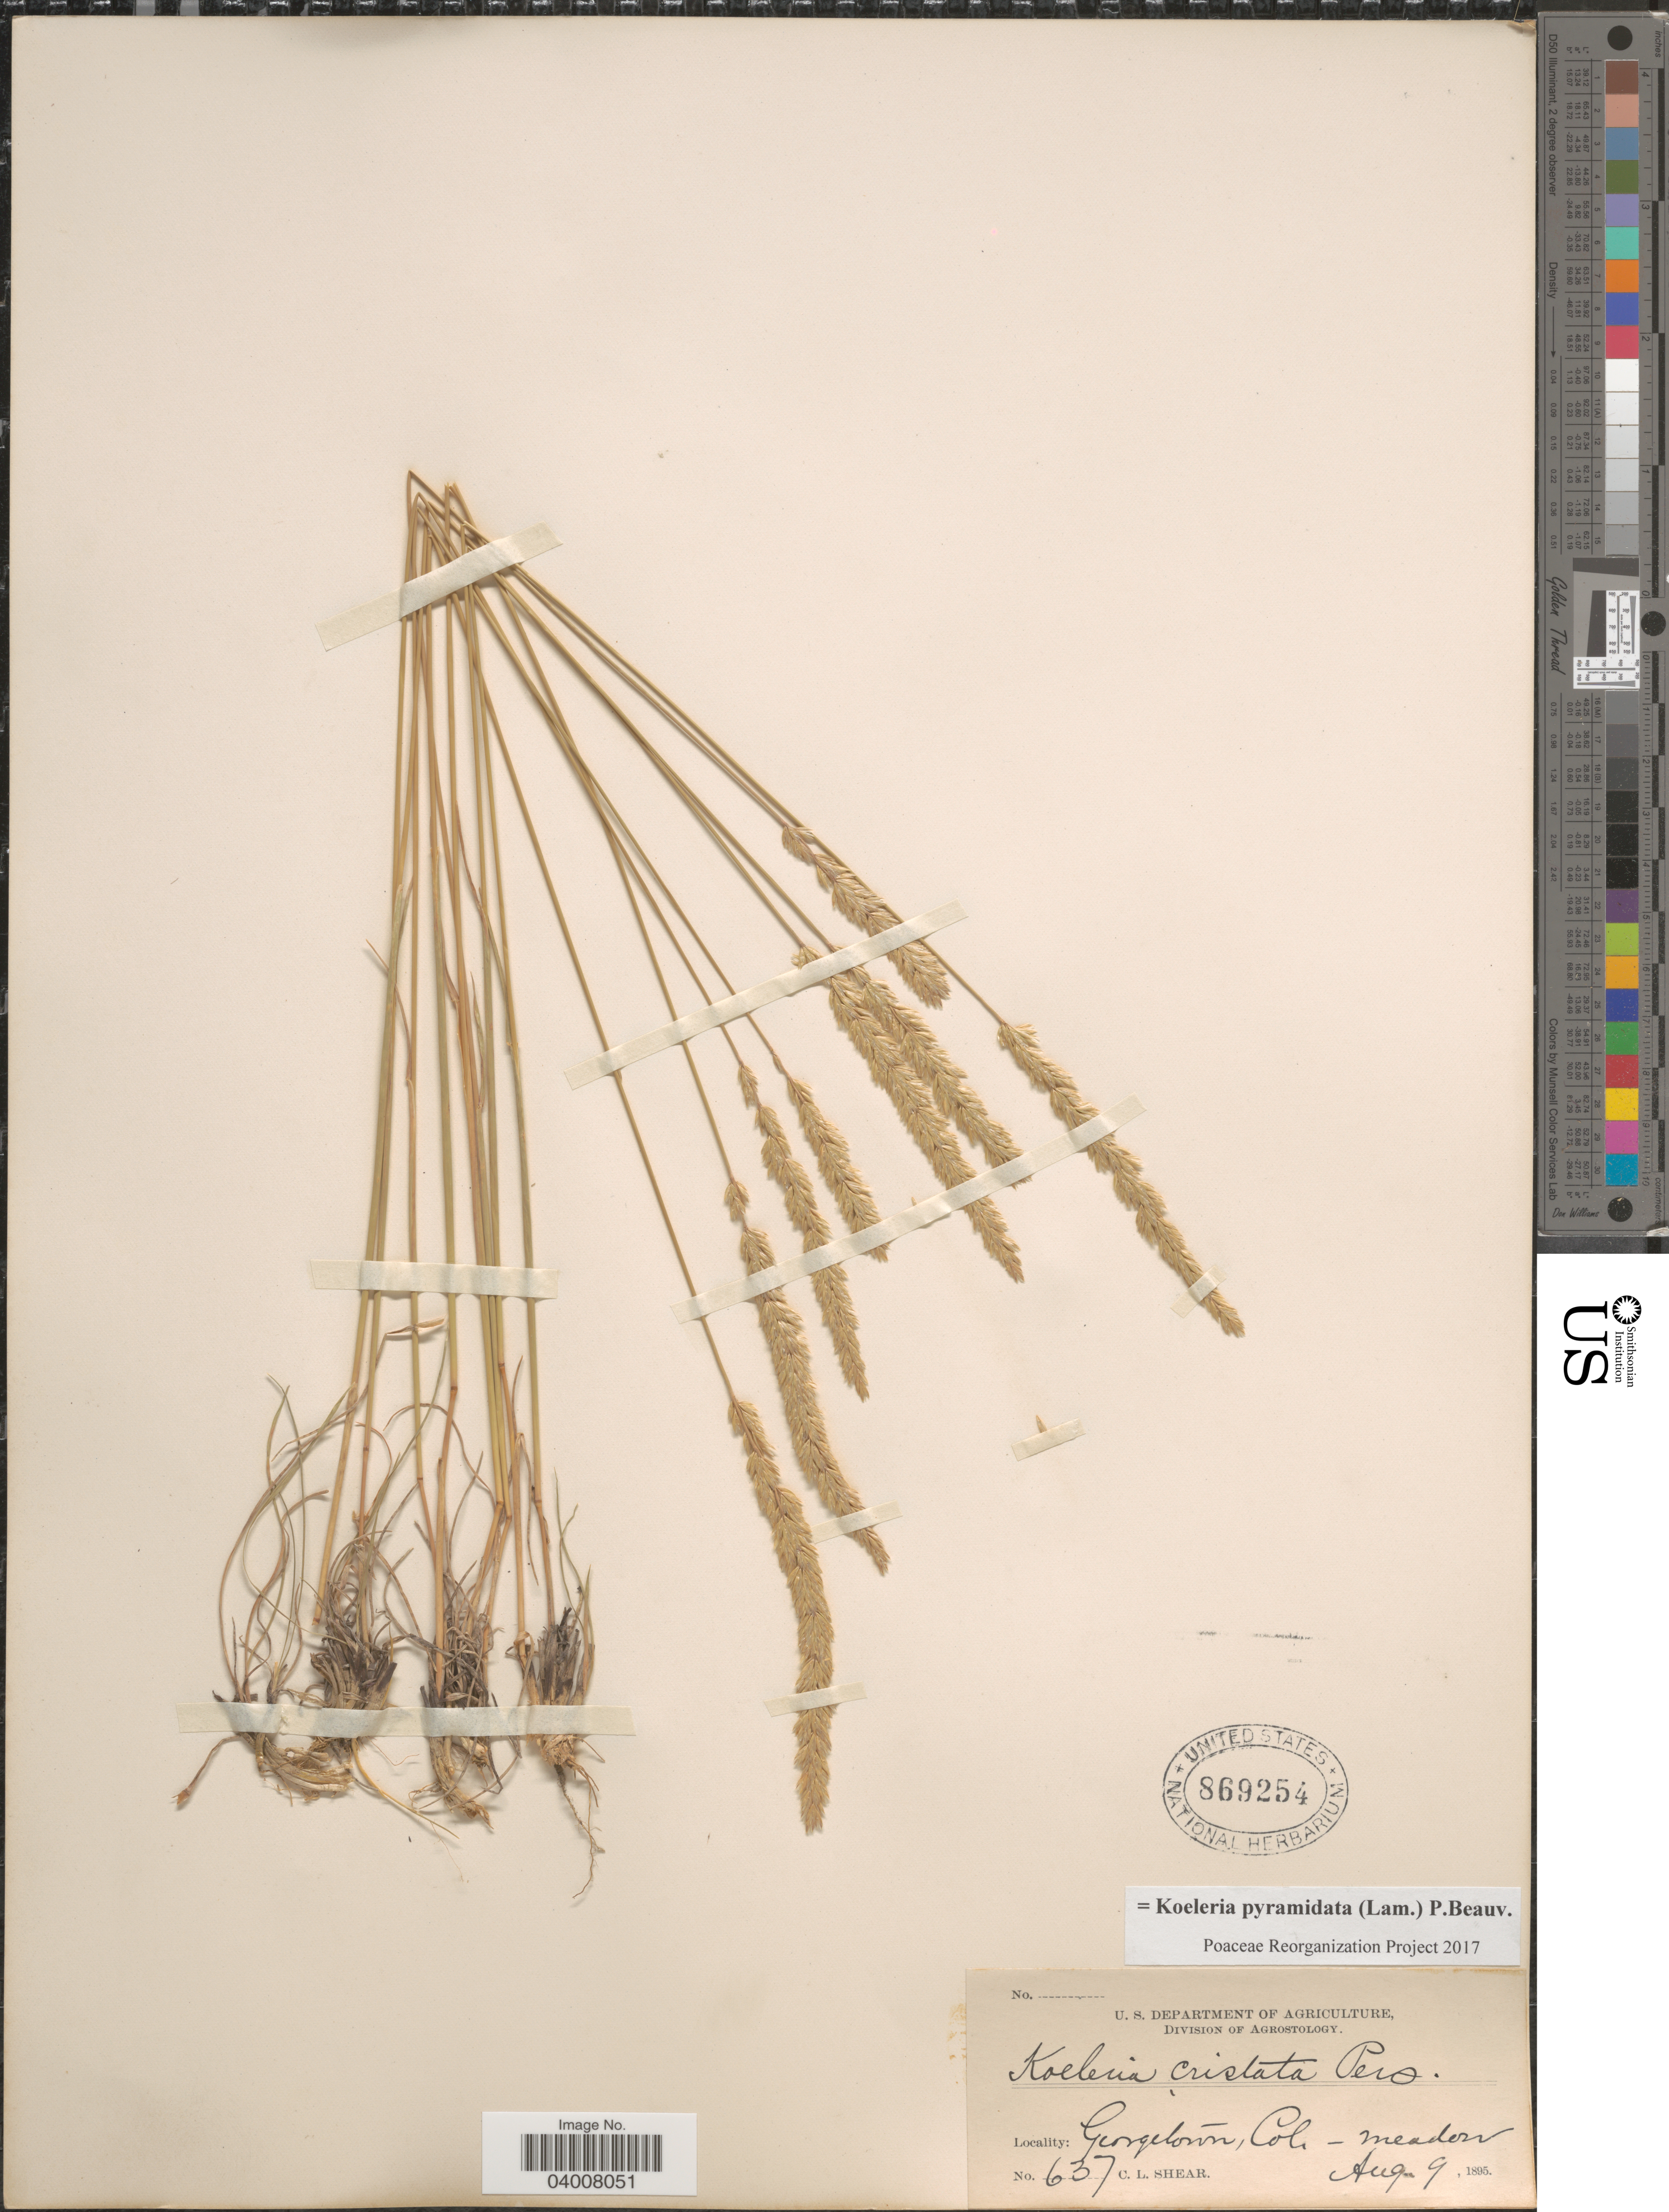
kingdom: Plantae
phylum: Tracheophyta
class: Liliopsida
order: Poales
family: Poaceae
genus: Koeleria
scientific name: Koeleria pyramidata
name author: (Lam.) P. Beauv.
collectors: C. L. Shear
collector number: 637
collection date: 1895-08-09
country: United States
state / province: Colorado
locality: Georgetown.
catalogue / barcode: US 869254